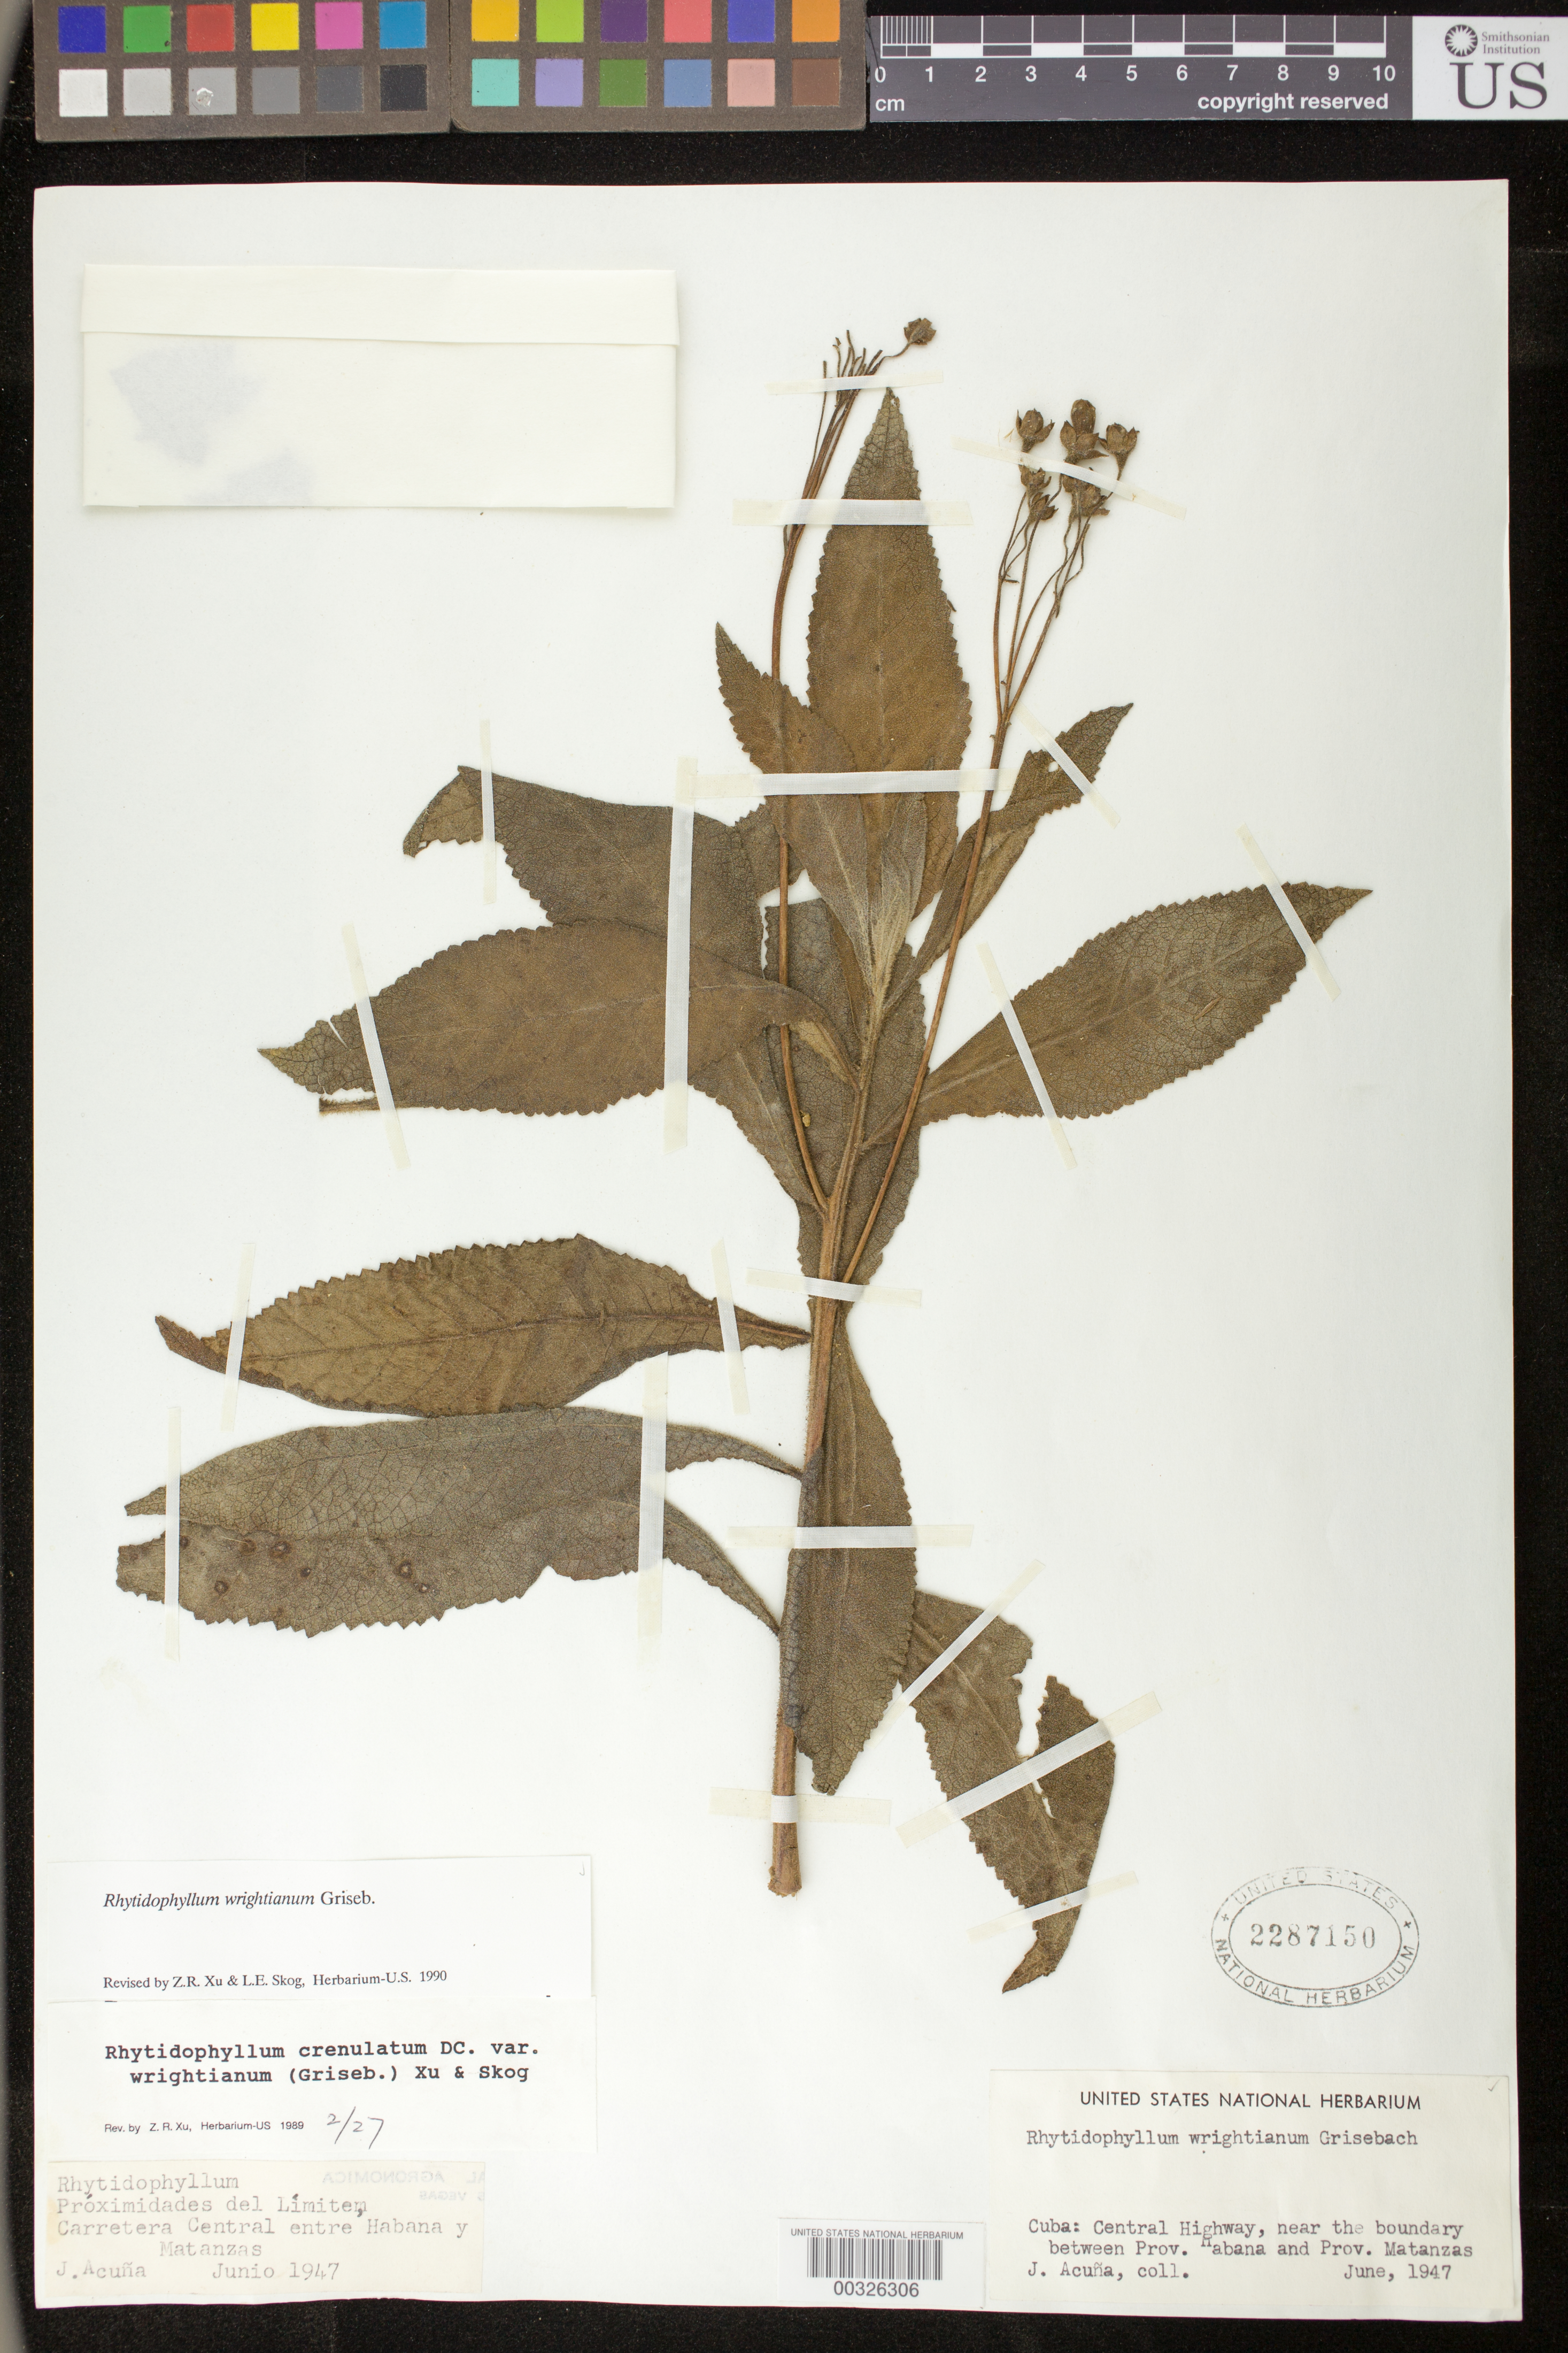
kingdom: Plantae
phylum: Tracheophyta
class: Magnoliopsida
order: Lamiales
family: Gesneriaceae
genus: Rhytidophyllum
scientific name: Rhytidophyllum wrightianum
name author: Griseb.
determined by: Skog, Laurence E.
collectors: J. Acuña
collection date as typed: Jun 1947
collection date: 1947-06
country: Cuba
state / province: La Habana / Matanzas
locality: Central highway, near the boundary between Prov. Habana and Prov. Matanzas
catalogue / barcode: US 2287150